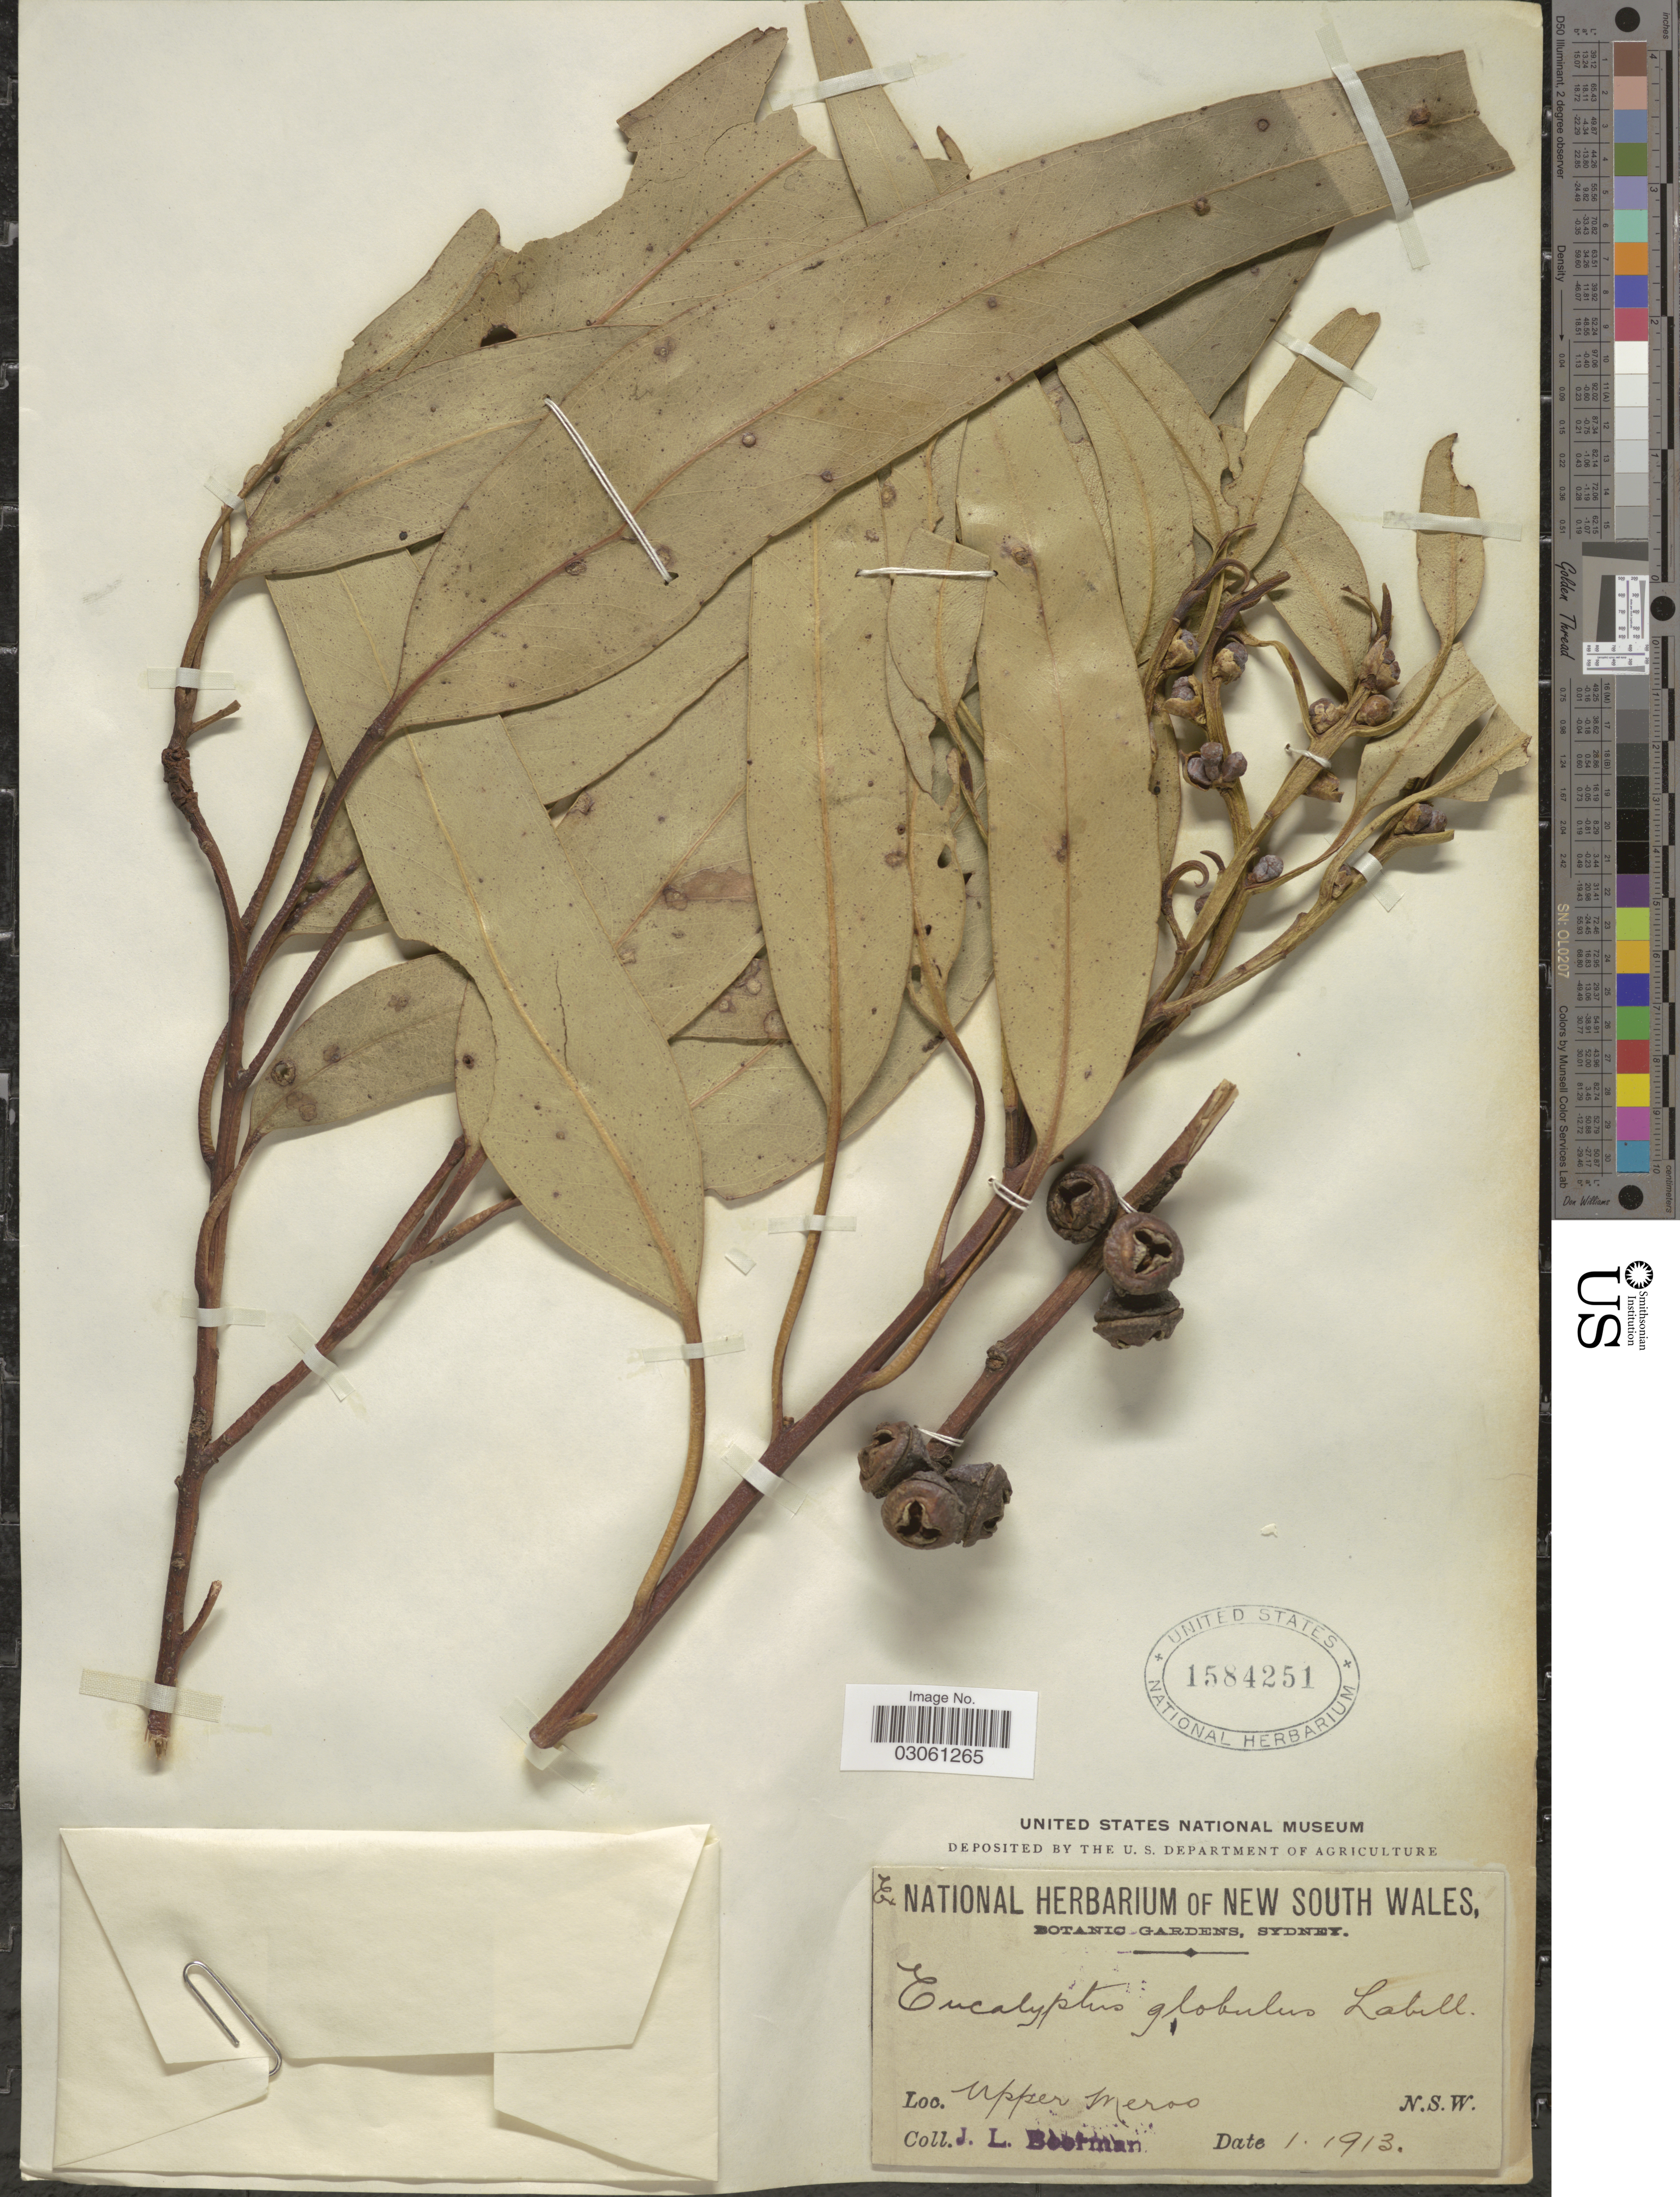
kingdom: Plantae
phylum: Tracheophyta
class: Magnoliopsida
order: Myrtales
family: Myrtaceae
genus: Eucalyptus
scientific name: Eucalyptus globulus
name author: Labill.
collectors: J. Boorman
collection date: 1913-01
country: Australia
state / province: New South Wales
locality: Upper Meroo. N.S.W.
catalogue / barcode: US 1584251